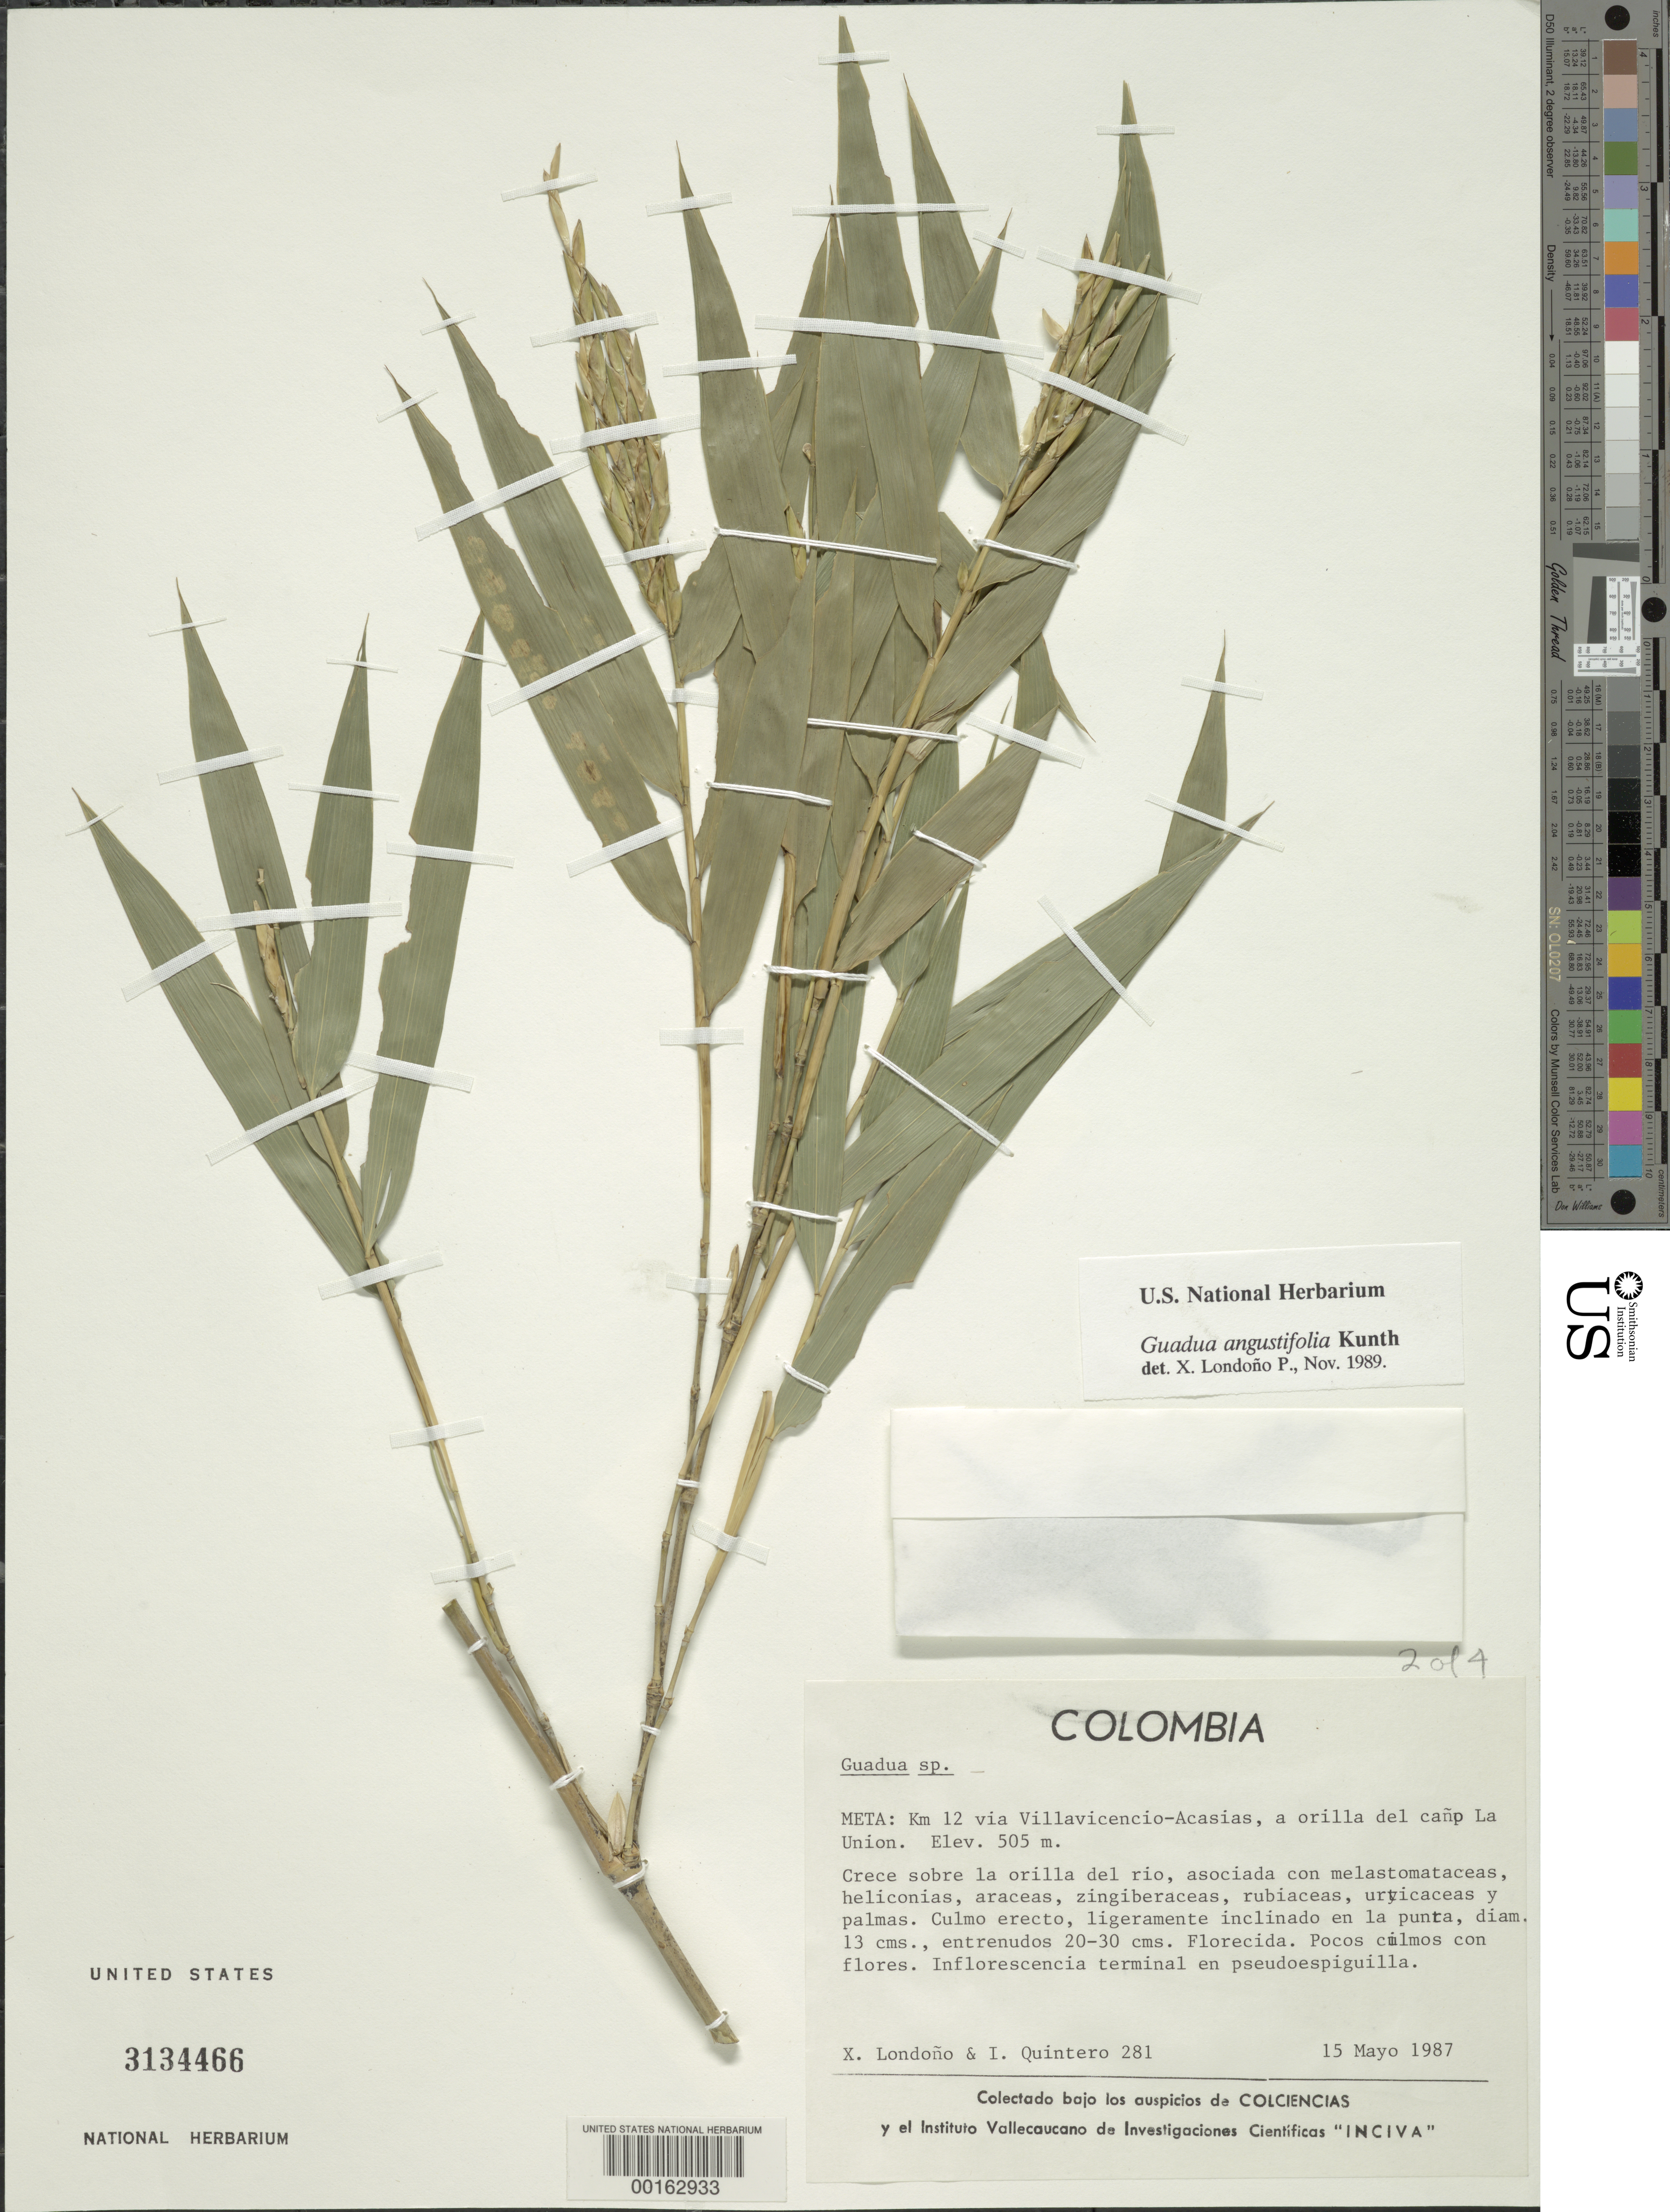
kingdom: Plantae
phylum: Tracheophyta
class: Liliopsida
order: Poales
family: Poaceae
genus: Guadua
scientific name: Guadua angustifolia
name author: Kunth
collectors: X. Londoño & I. Quintero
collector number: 281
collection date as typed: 15 May 1987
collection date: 1987-05-15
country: Colombia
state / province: Meta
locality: Km 12 Villa Vicencia-Acacias road, edge of the Caño La Union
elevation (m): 505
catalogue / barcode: US 3134466